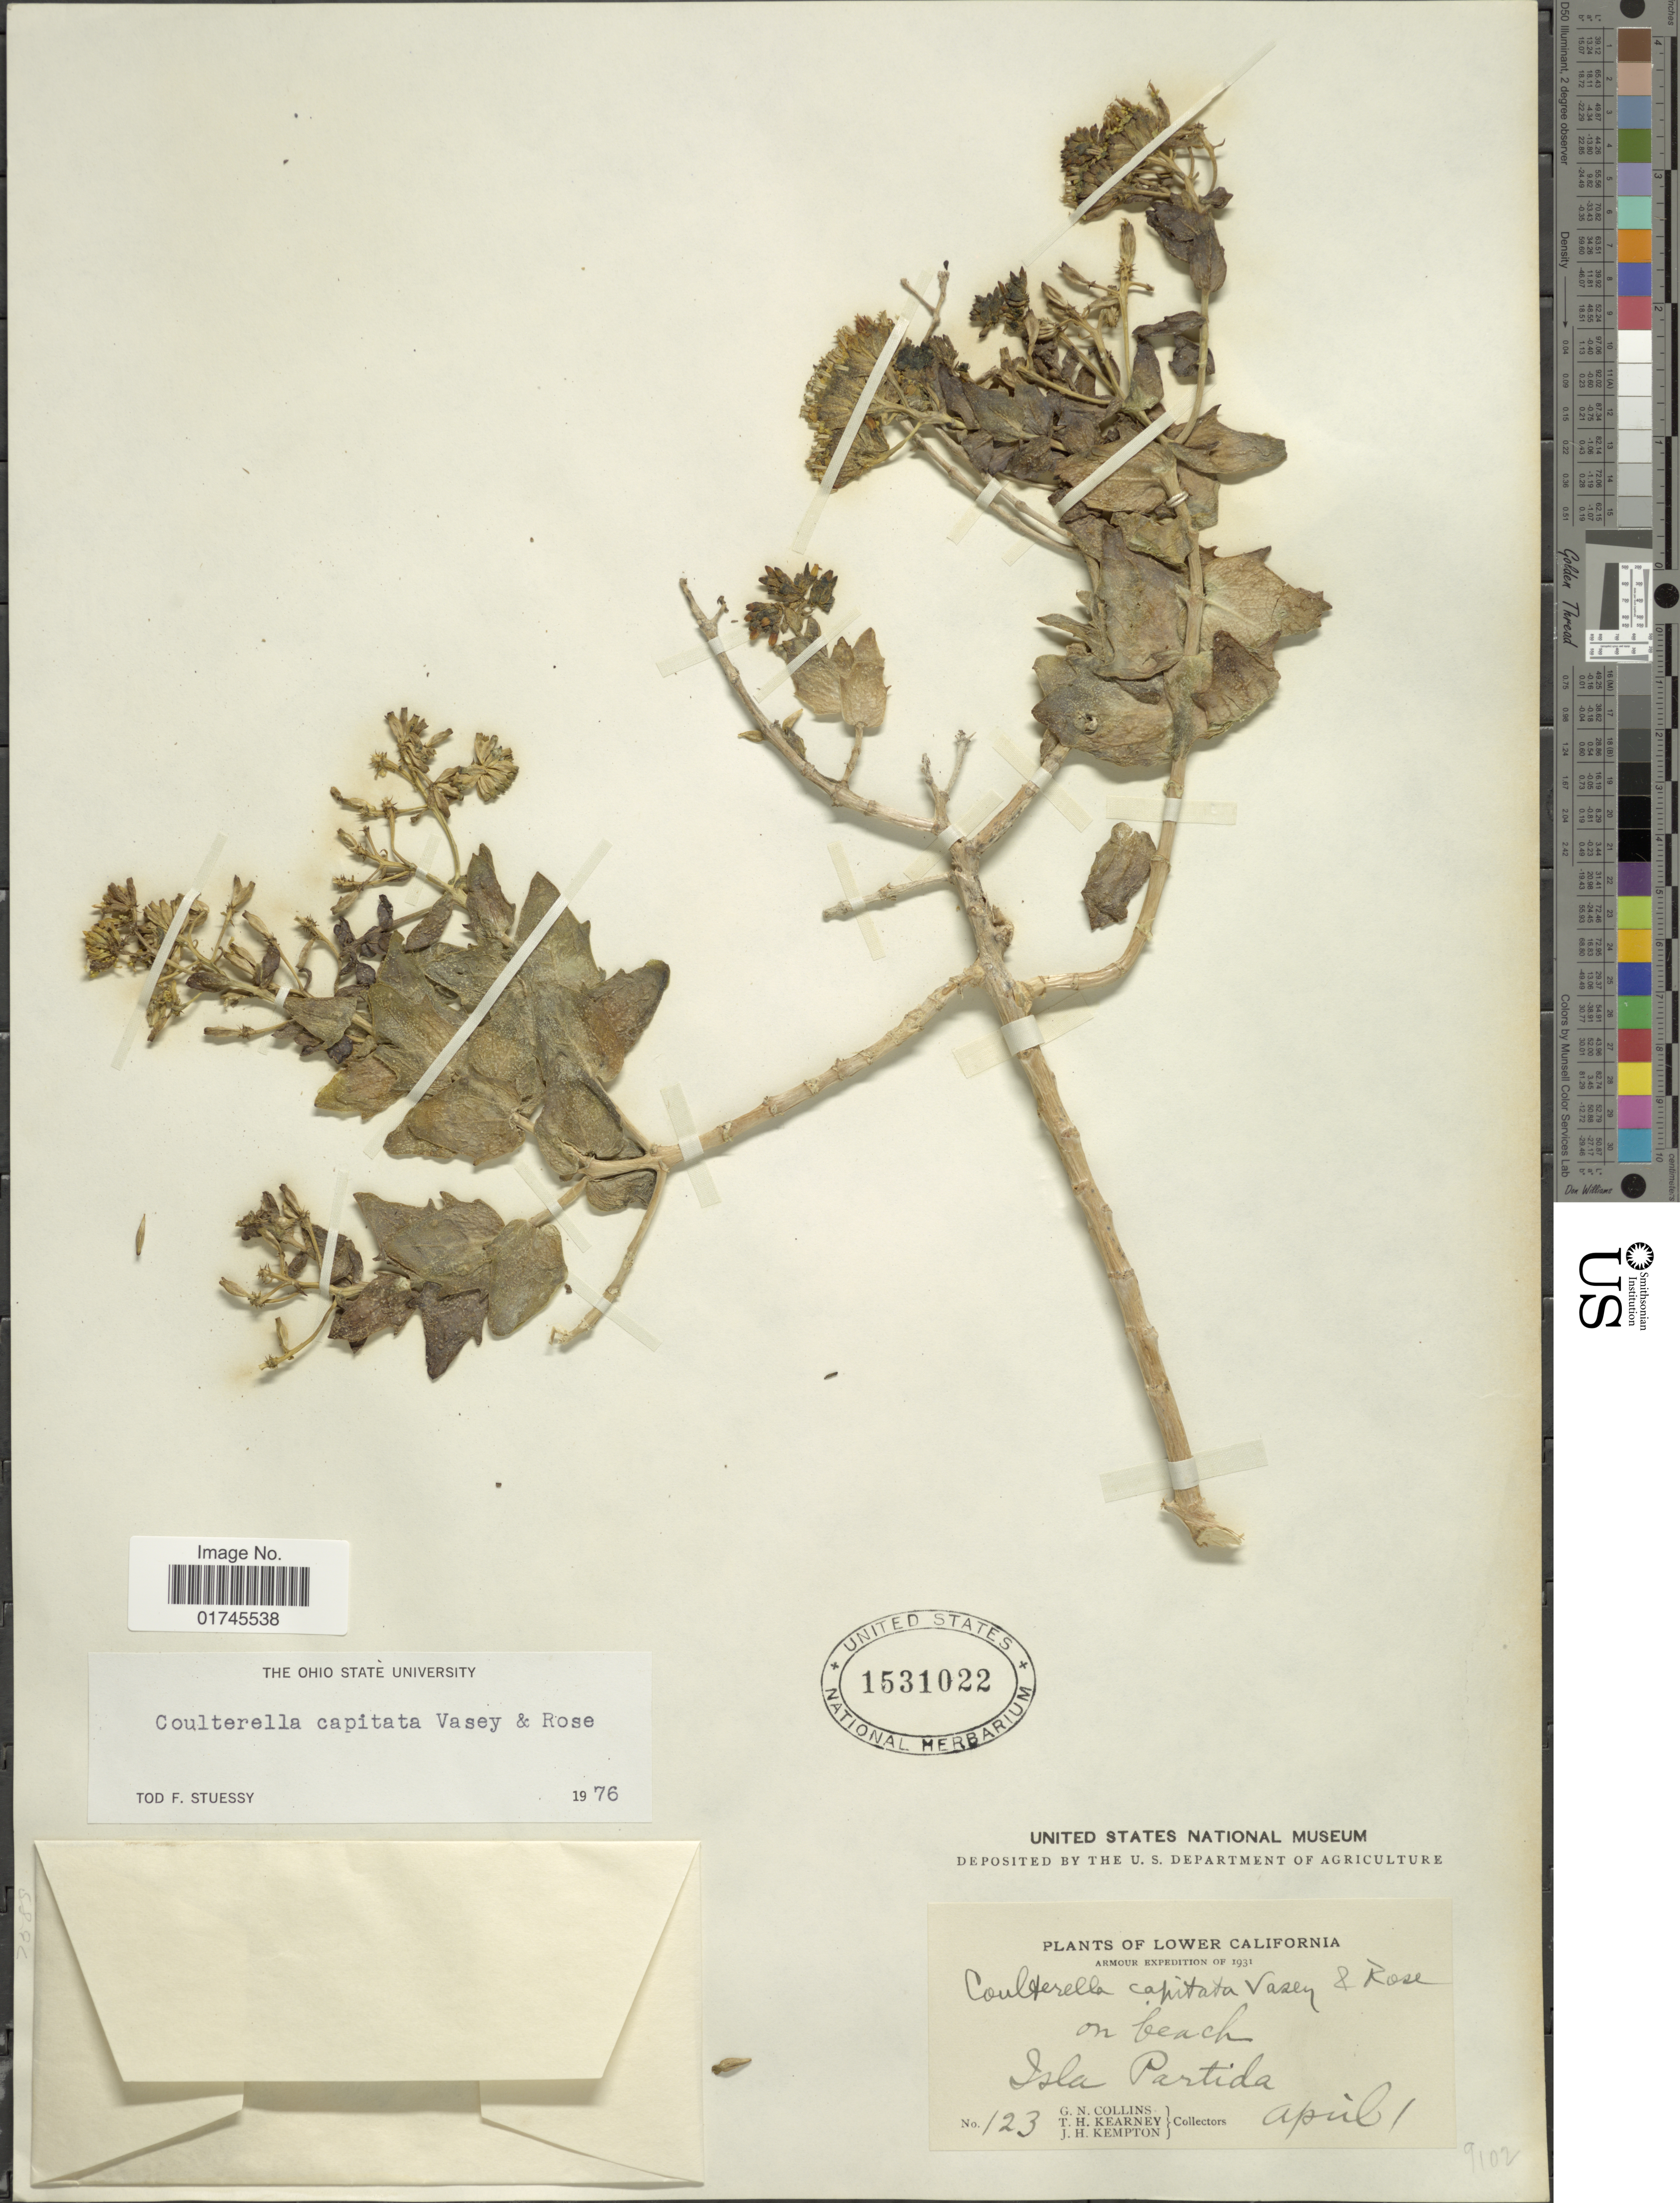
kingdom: Plantae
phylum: Tracheophyta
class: Magnoliopsida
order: Asterales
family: Asteraceae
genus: Coulterella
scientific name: Coulterella capitata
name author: Vasey & Rose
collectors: G. Collins, T. H. Kearney & J. H. Kempton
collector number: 123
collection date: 1931-04-01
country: Mexico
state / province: Baja California Sur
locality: Lower California, on bench, Isla Partida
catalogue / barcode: US 1531022